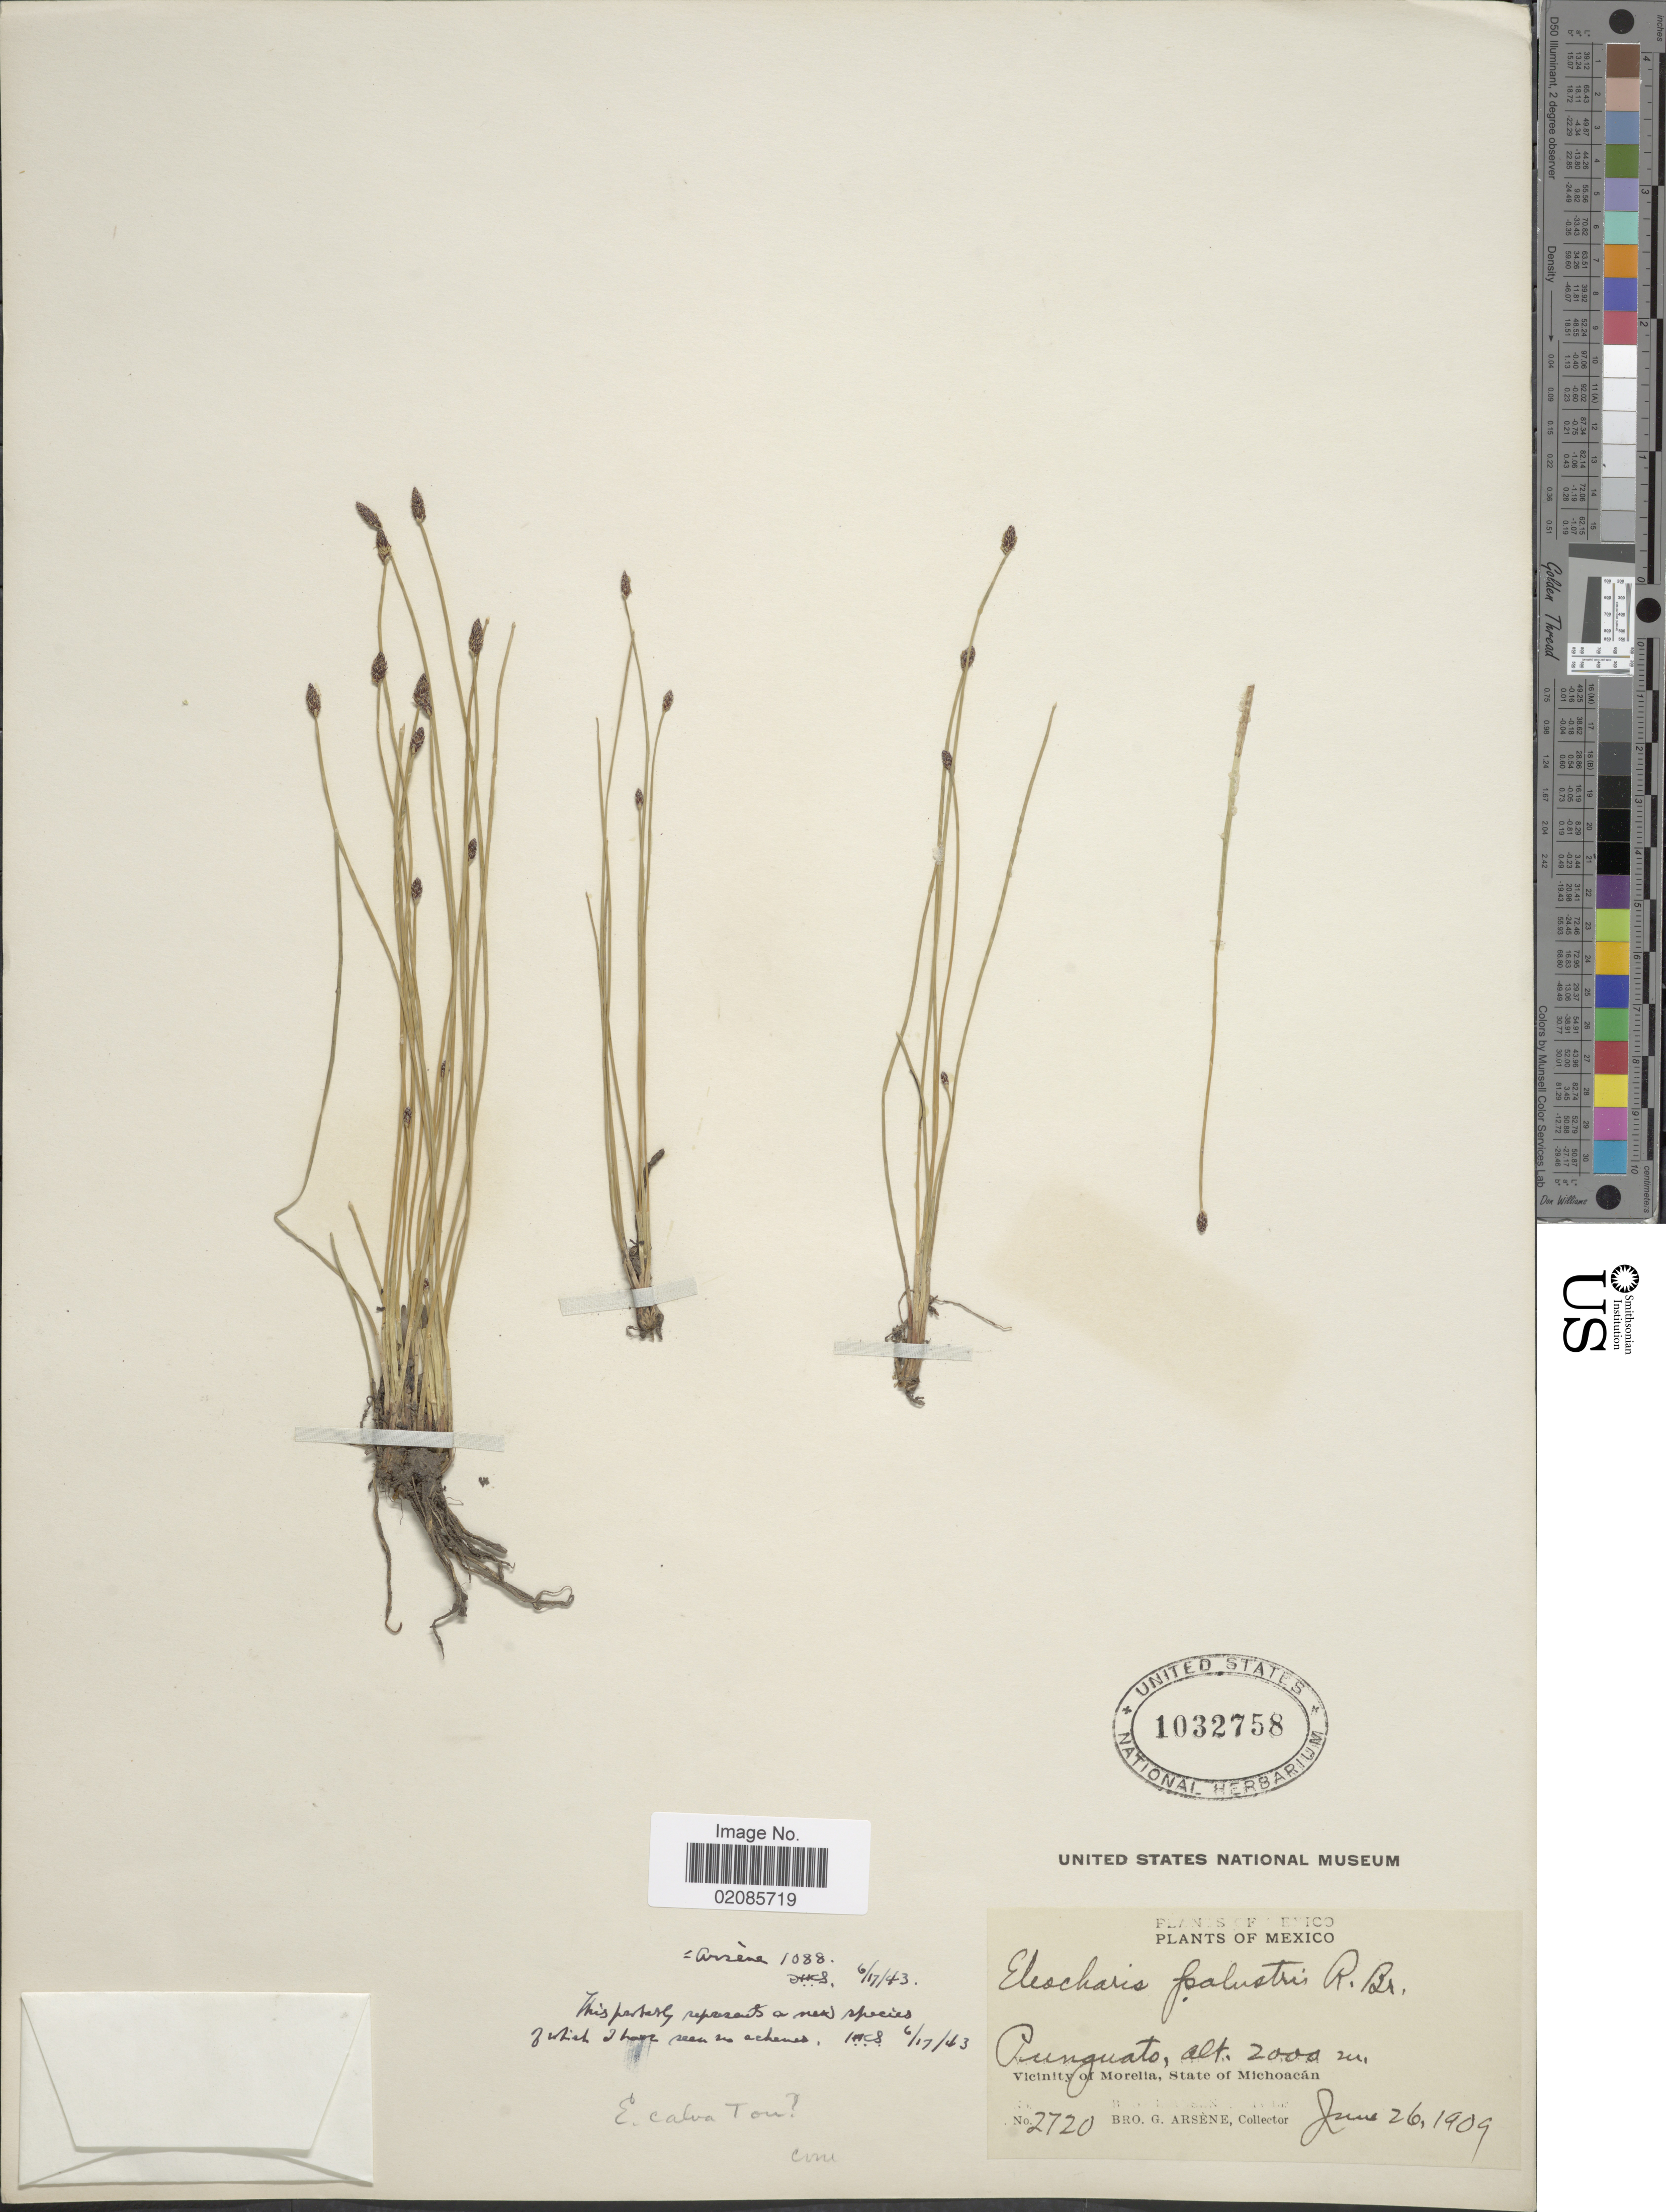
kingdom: Plantae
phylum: Tracheophyta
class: Liliopsida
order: Poales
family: Cyperaceae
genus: Eleocharis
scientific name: Eleocharis montevidensis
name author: Kunth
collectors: Bro. G. Arsène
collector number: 2720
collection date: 1909-06-26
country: Mexico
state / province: Michoacán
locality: Punguato, Vicinity of Morelia.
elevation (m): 2000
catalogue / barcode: US 1032758